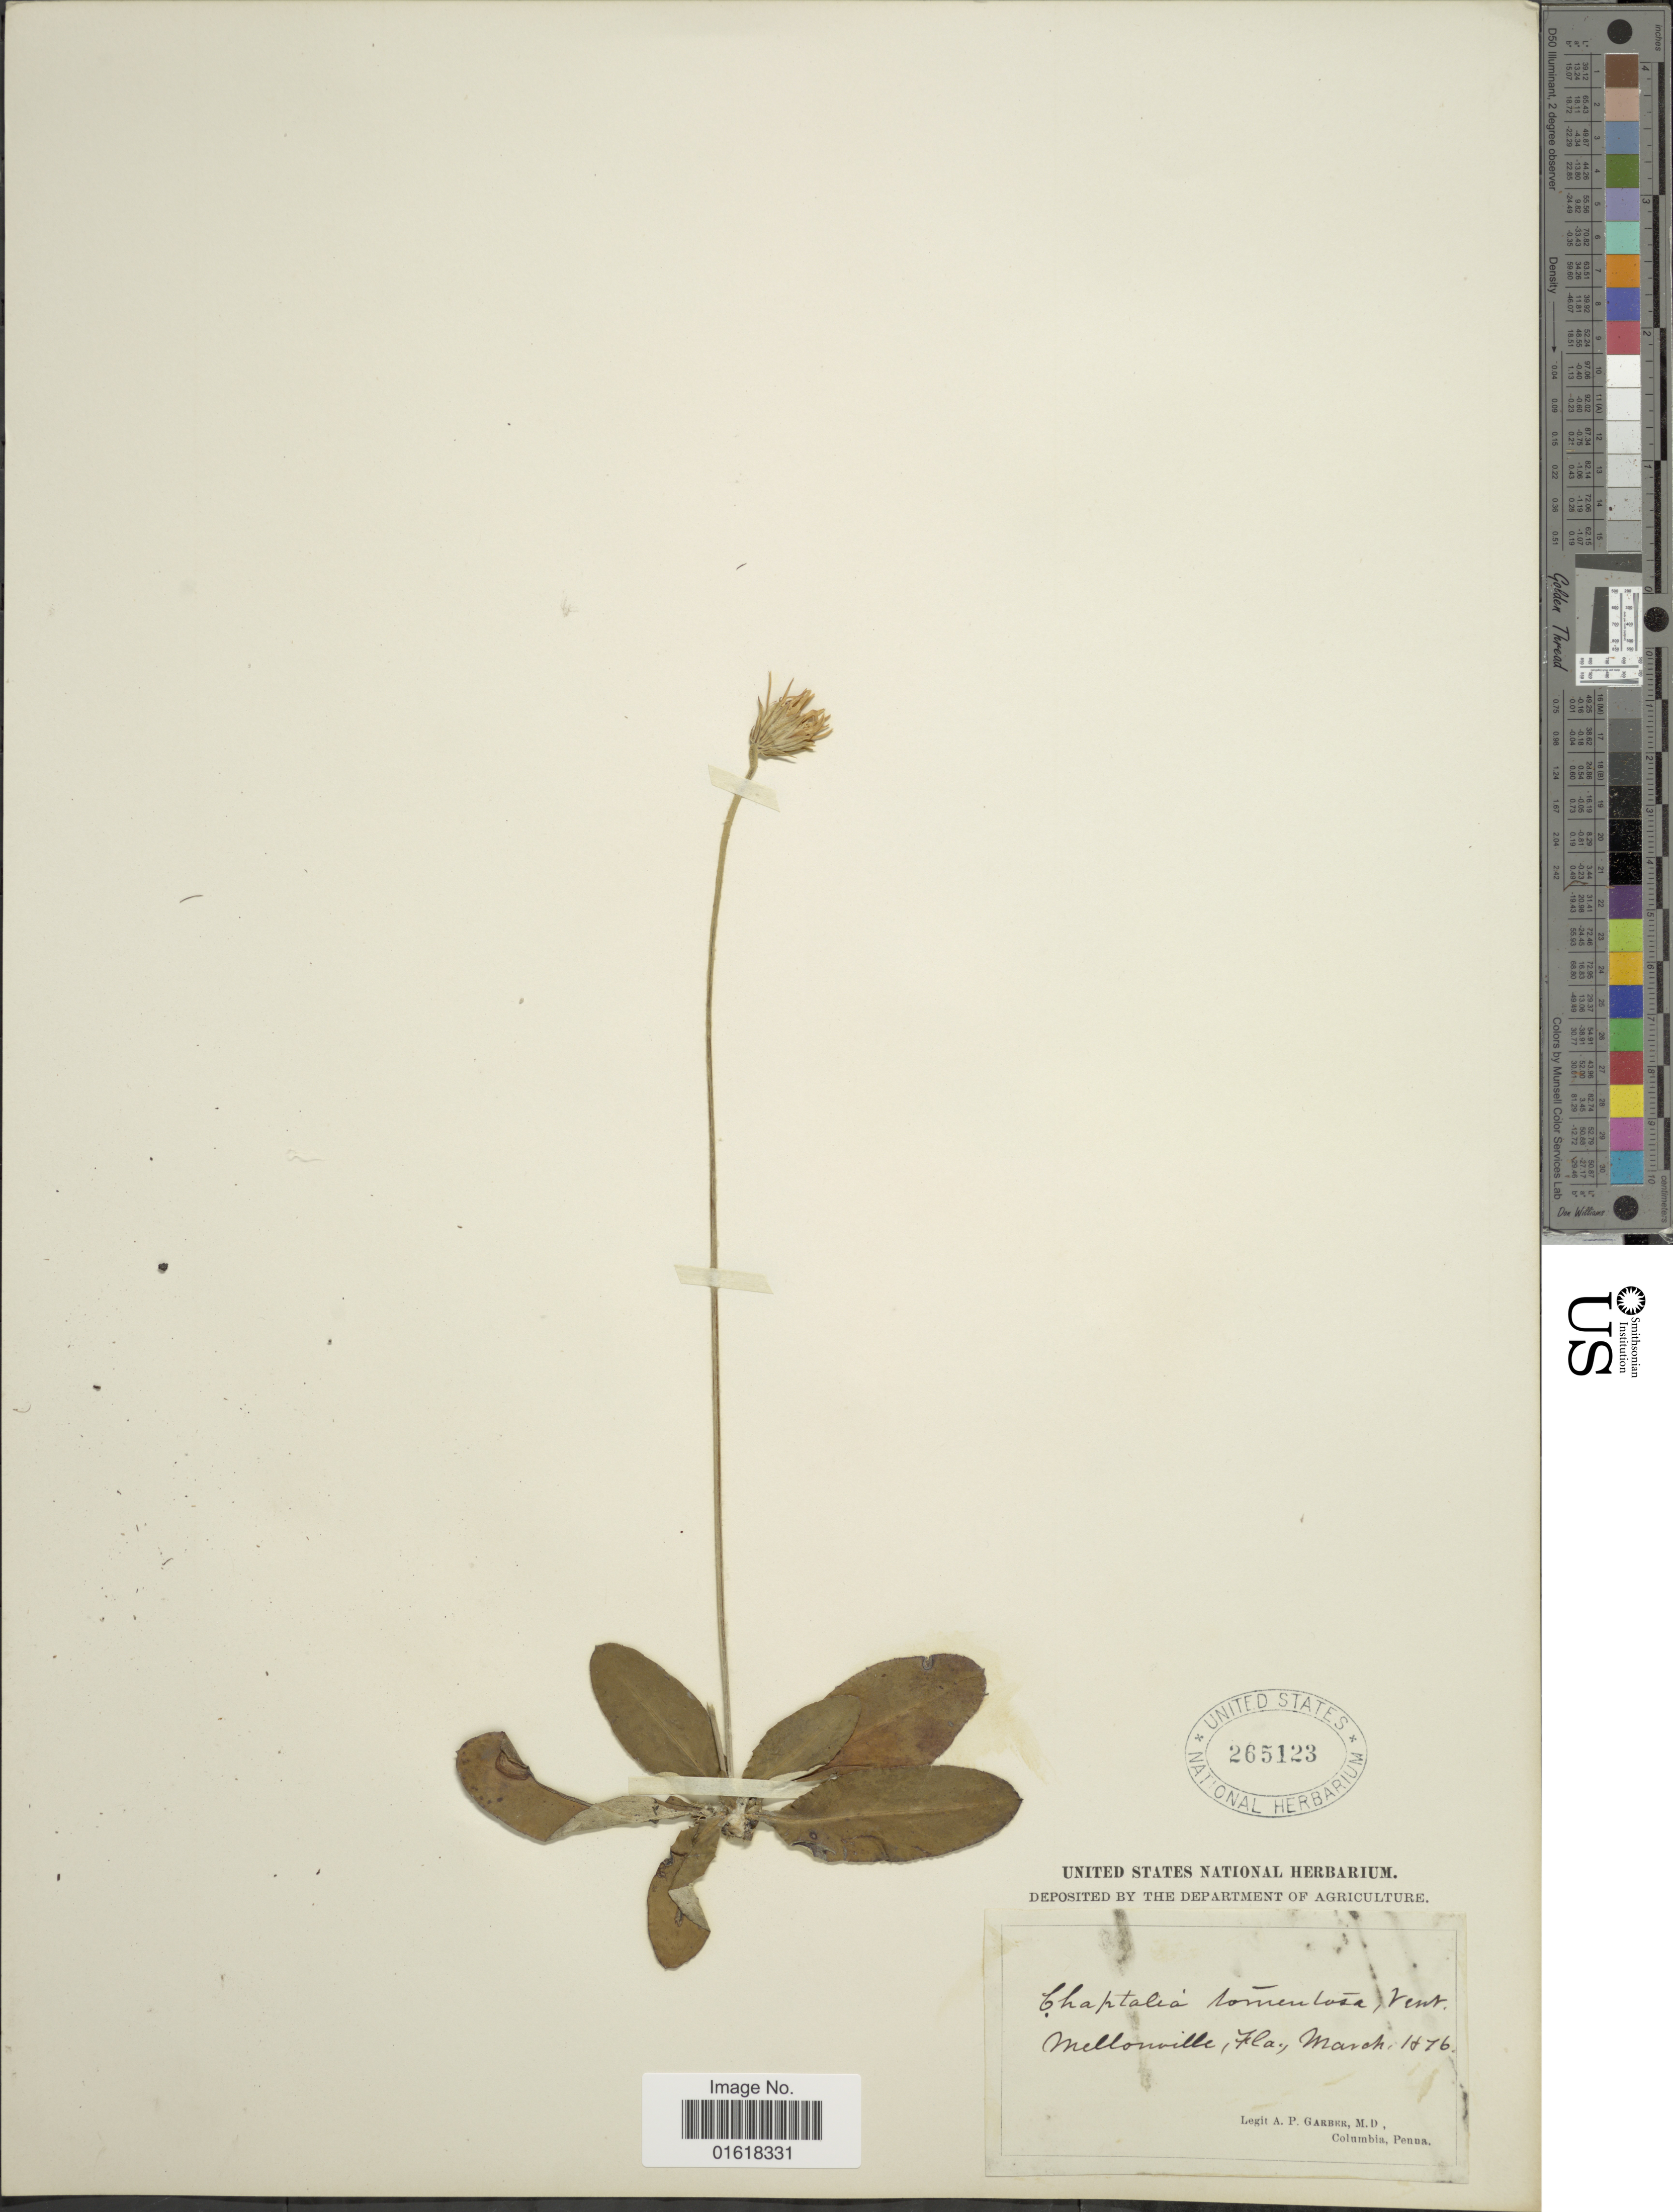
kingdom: Plantae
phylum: Tracheophyta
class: Magnoliopsida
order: Asterales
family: Asteraceae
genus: Chaptalia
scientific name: Chaptalia tomentosa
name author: Vent.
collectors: A. P. Garber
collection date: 1876-03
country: United States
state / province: Florida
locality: Mellonville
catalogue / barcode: US 265123